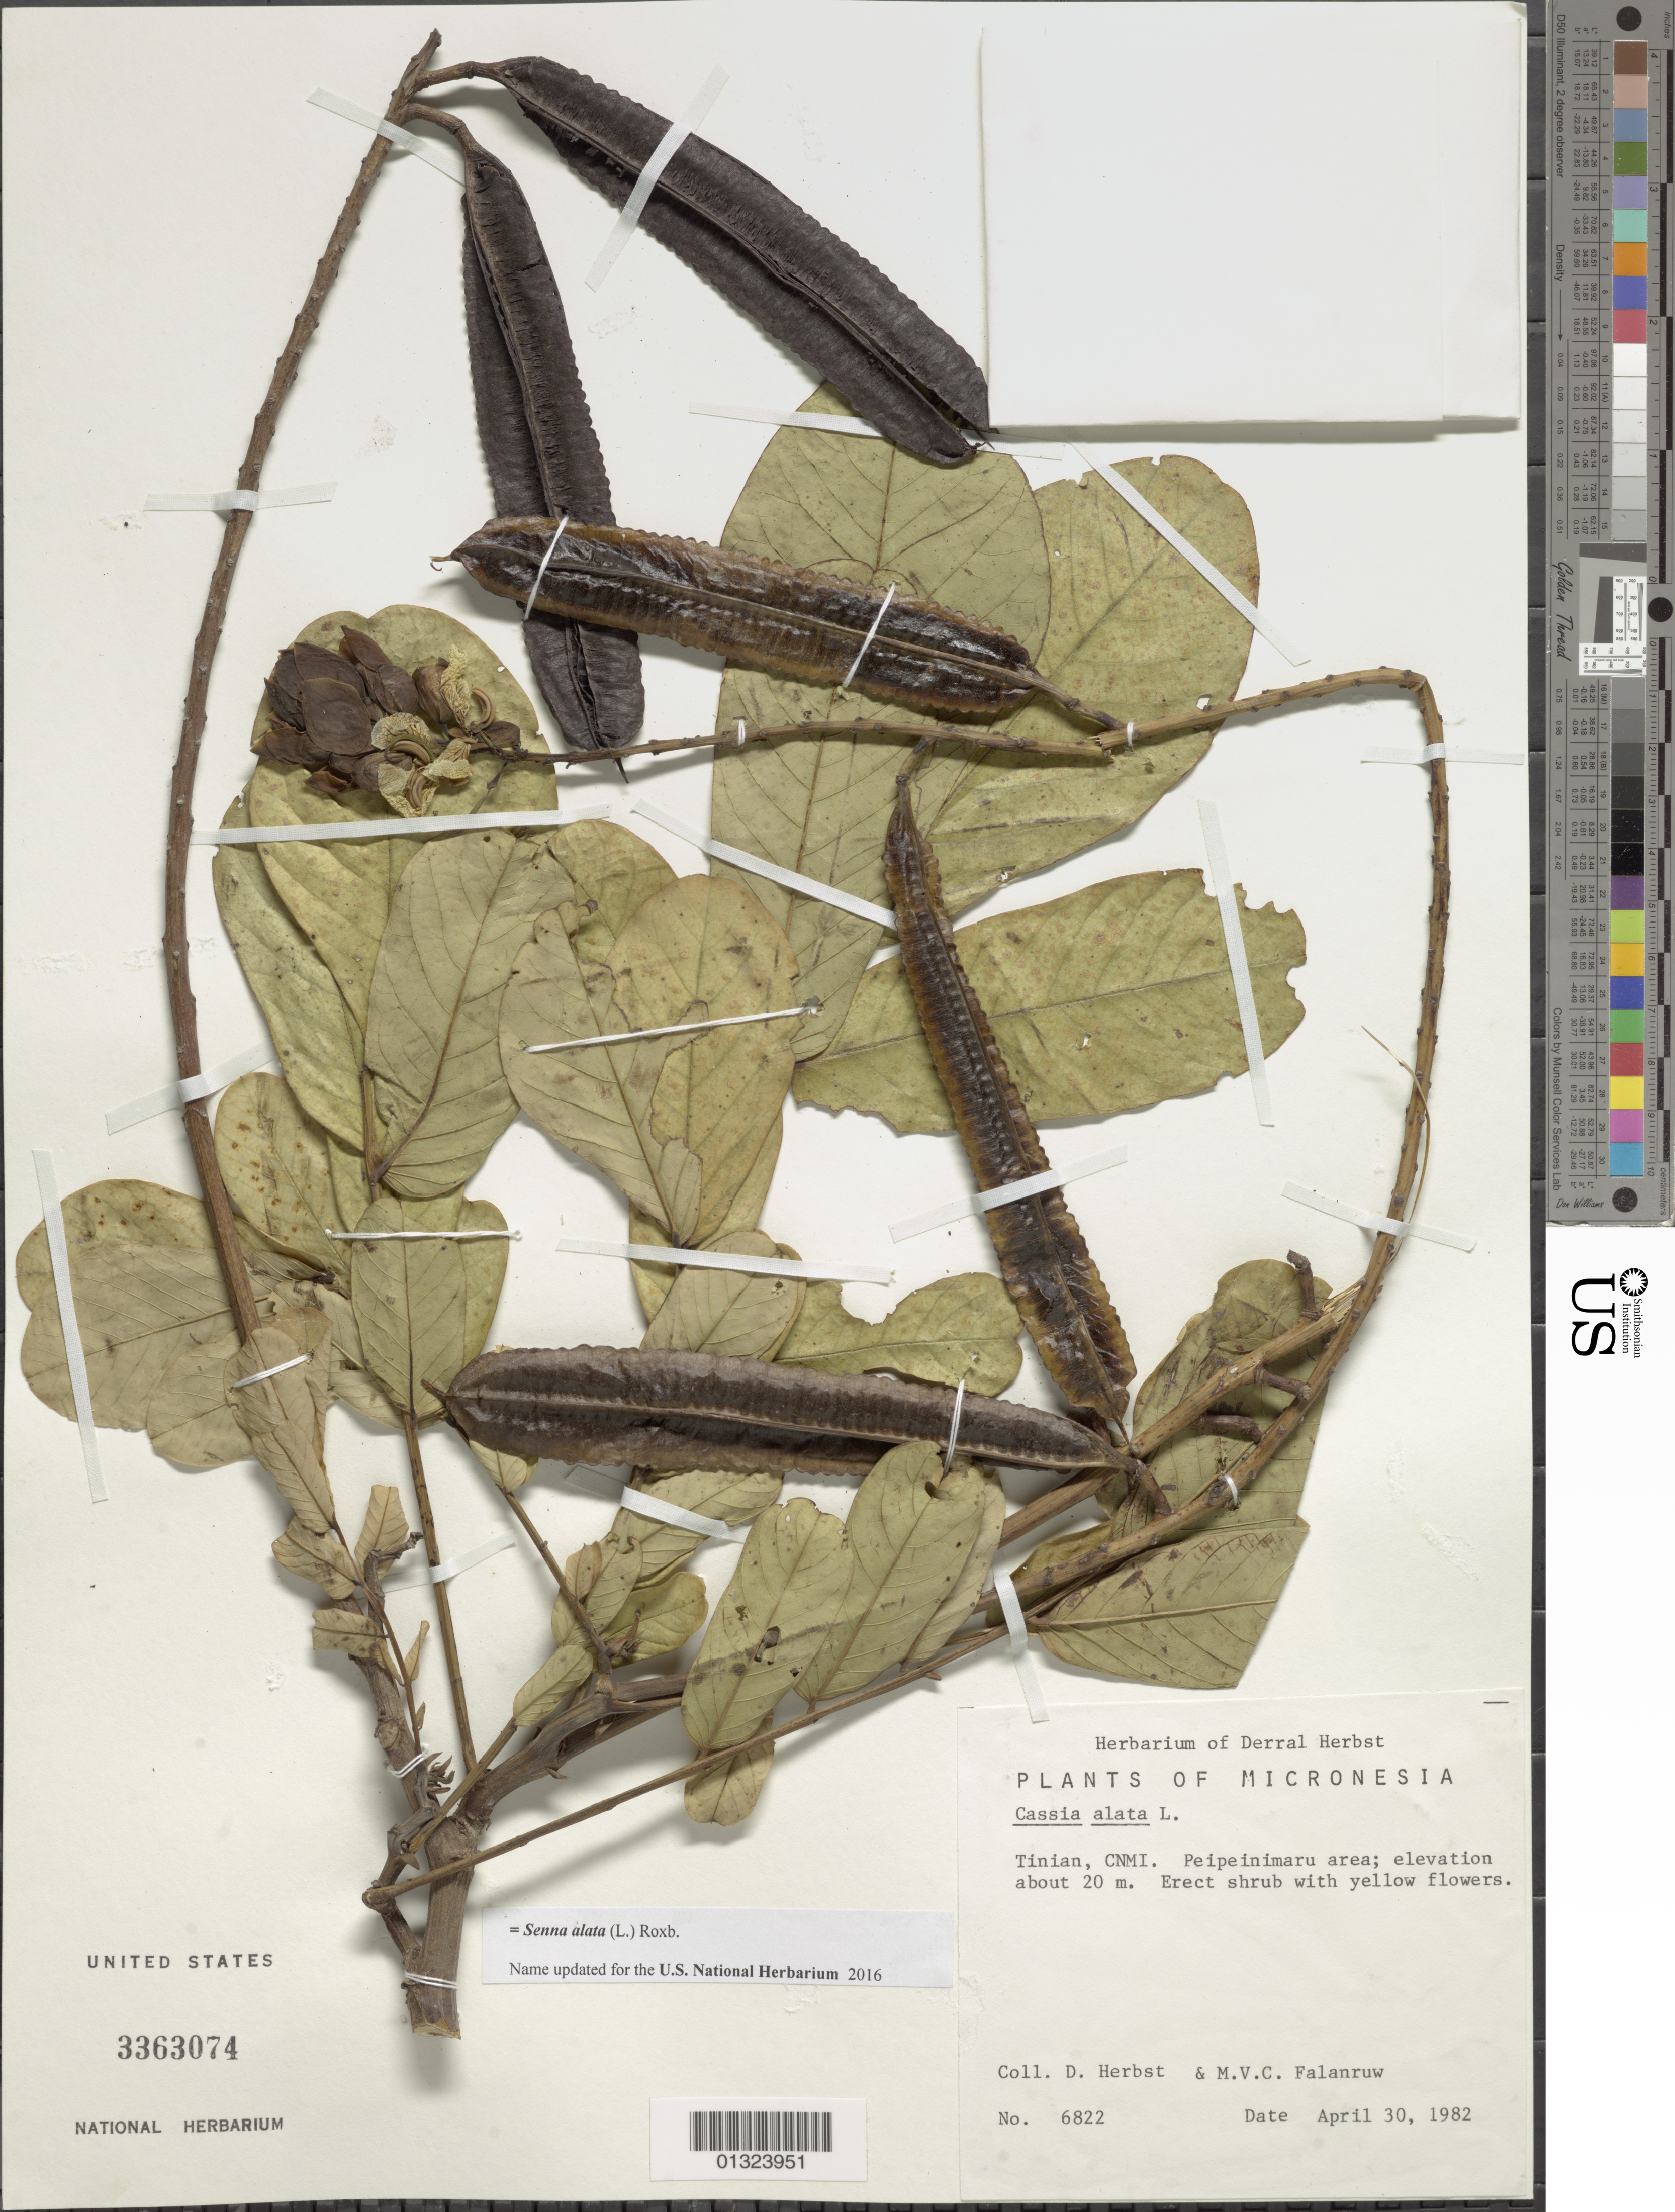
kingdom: Plantae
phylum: Tracheophyta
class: Magnoliopsida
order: Fabales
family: Fabaceae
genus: Senna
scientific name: Senna alata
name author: (L.) Roxb.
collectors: D. R. Herbst & M. Falanruw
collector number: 6822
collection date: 1982-04-30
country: Northern Mariana Islands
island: Tinian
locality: Peipeinimaru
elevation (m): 20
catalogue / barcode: US 3363074